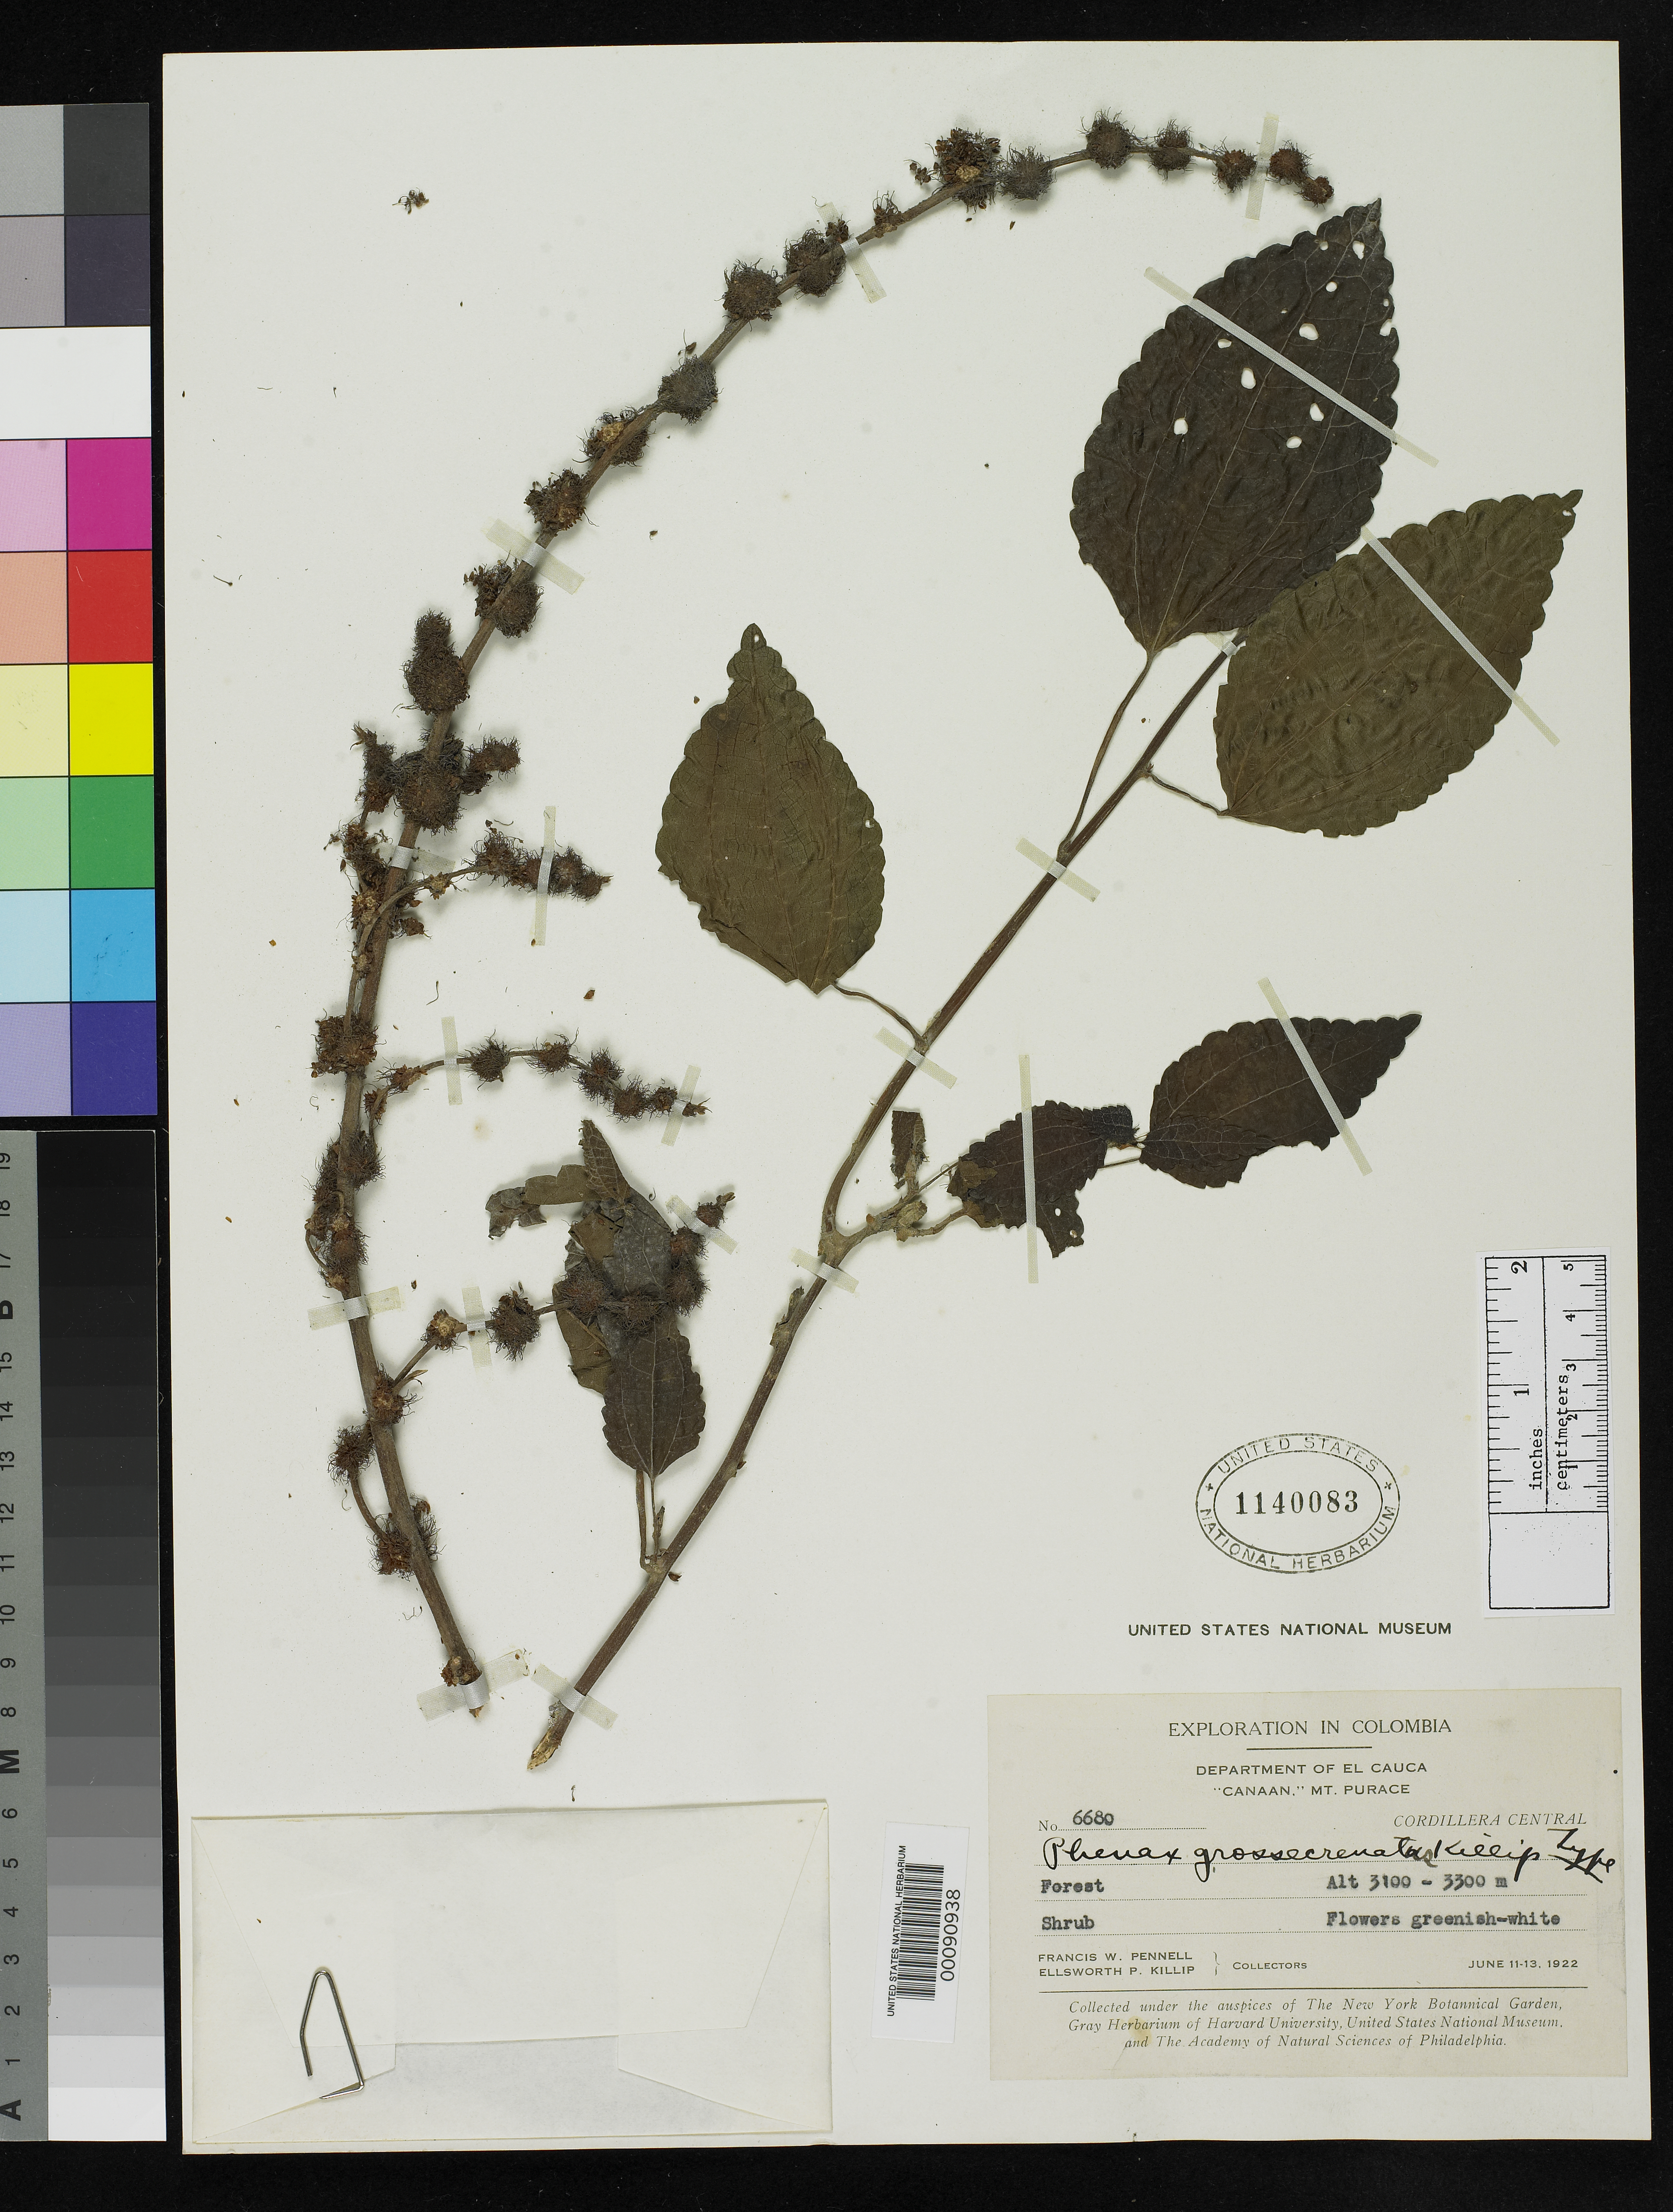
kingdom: Plantae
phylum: Tracheophyta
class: Magnoliopsida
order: Rosales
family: Urticaceae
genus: Phenax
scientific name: Phenax grossecrenatus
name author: Killip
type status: Holotype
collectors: F. W. Pennell & E. P. Killip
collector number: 6680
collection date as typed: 13 Jun 1922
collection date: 1922-06-13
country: Colombia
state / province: Cauca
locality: Near Canaan, Mt. Purace.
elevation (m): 3200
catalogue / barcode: US 1140083